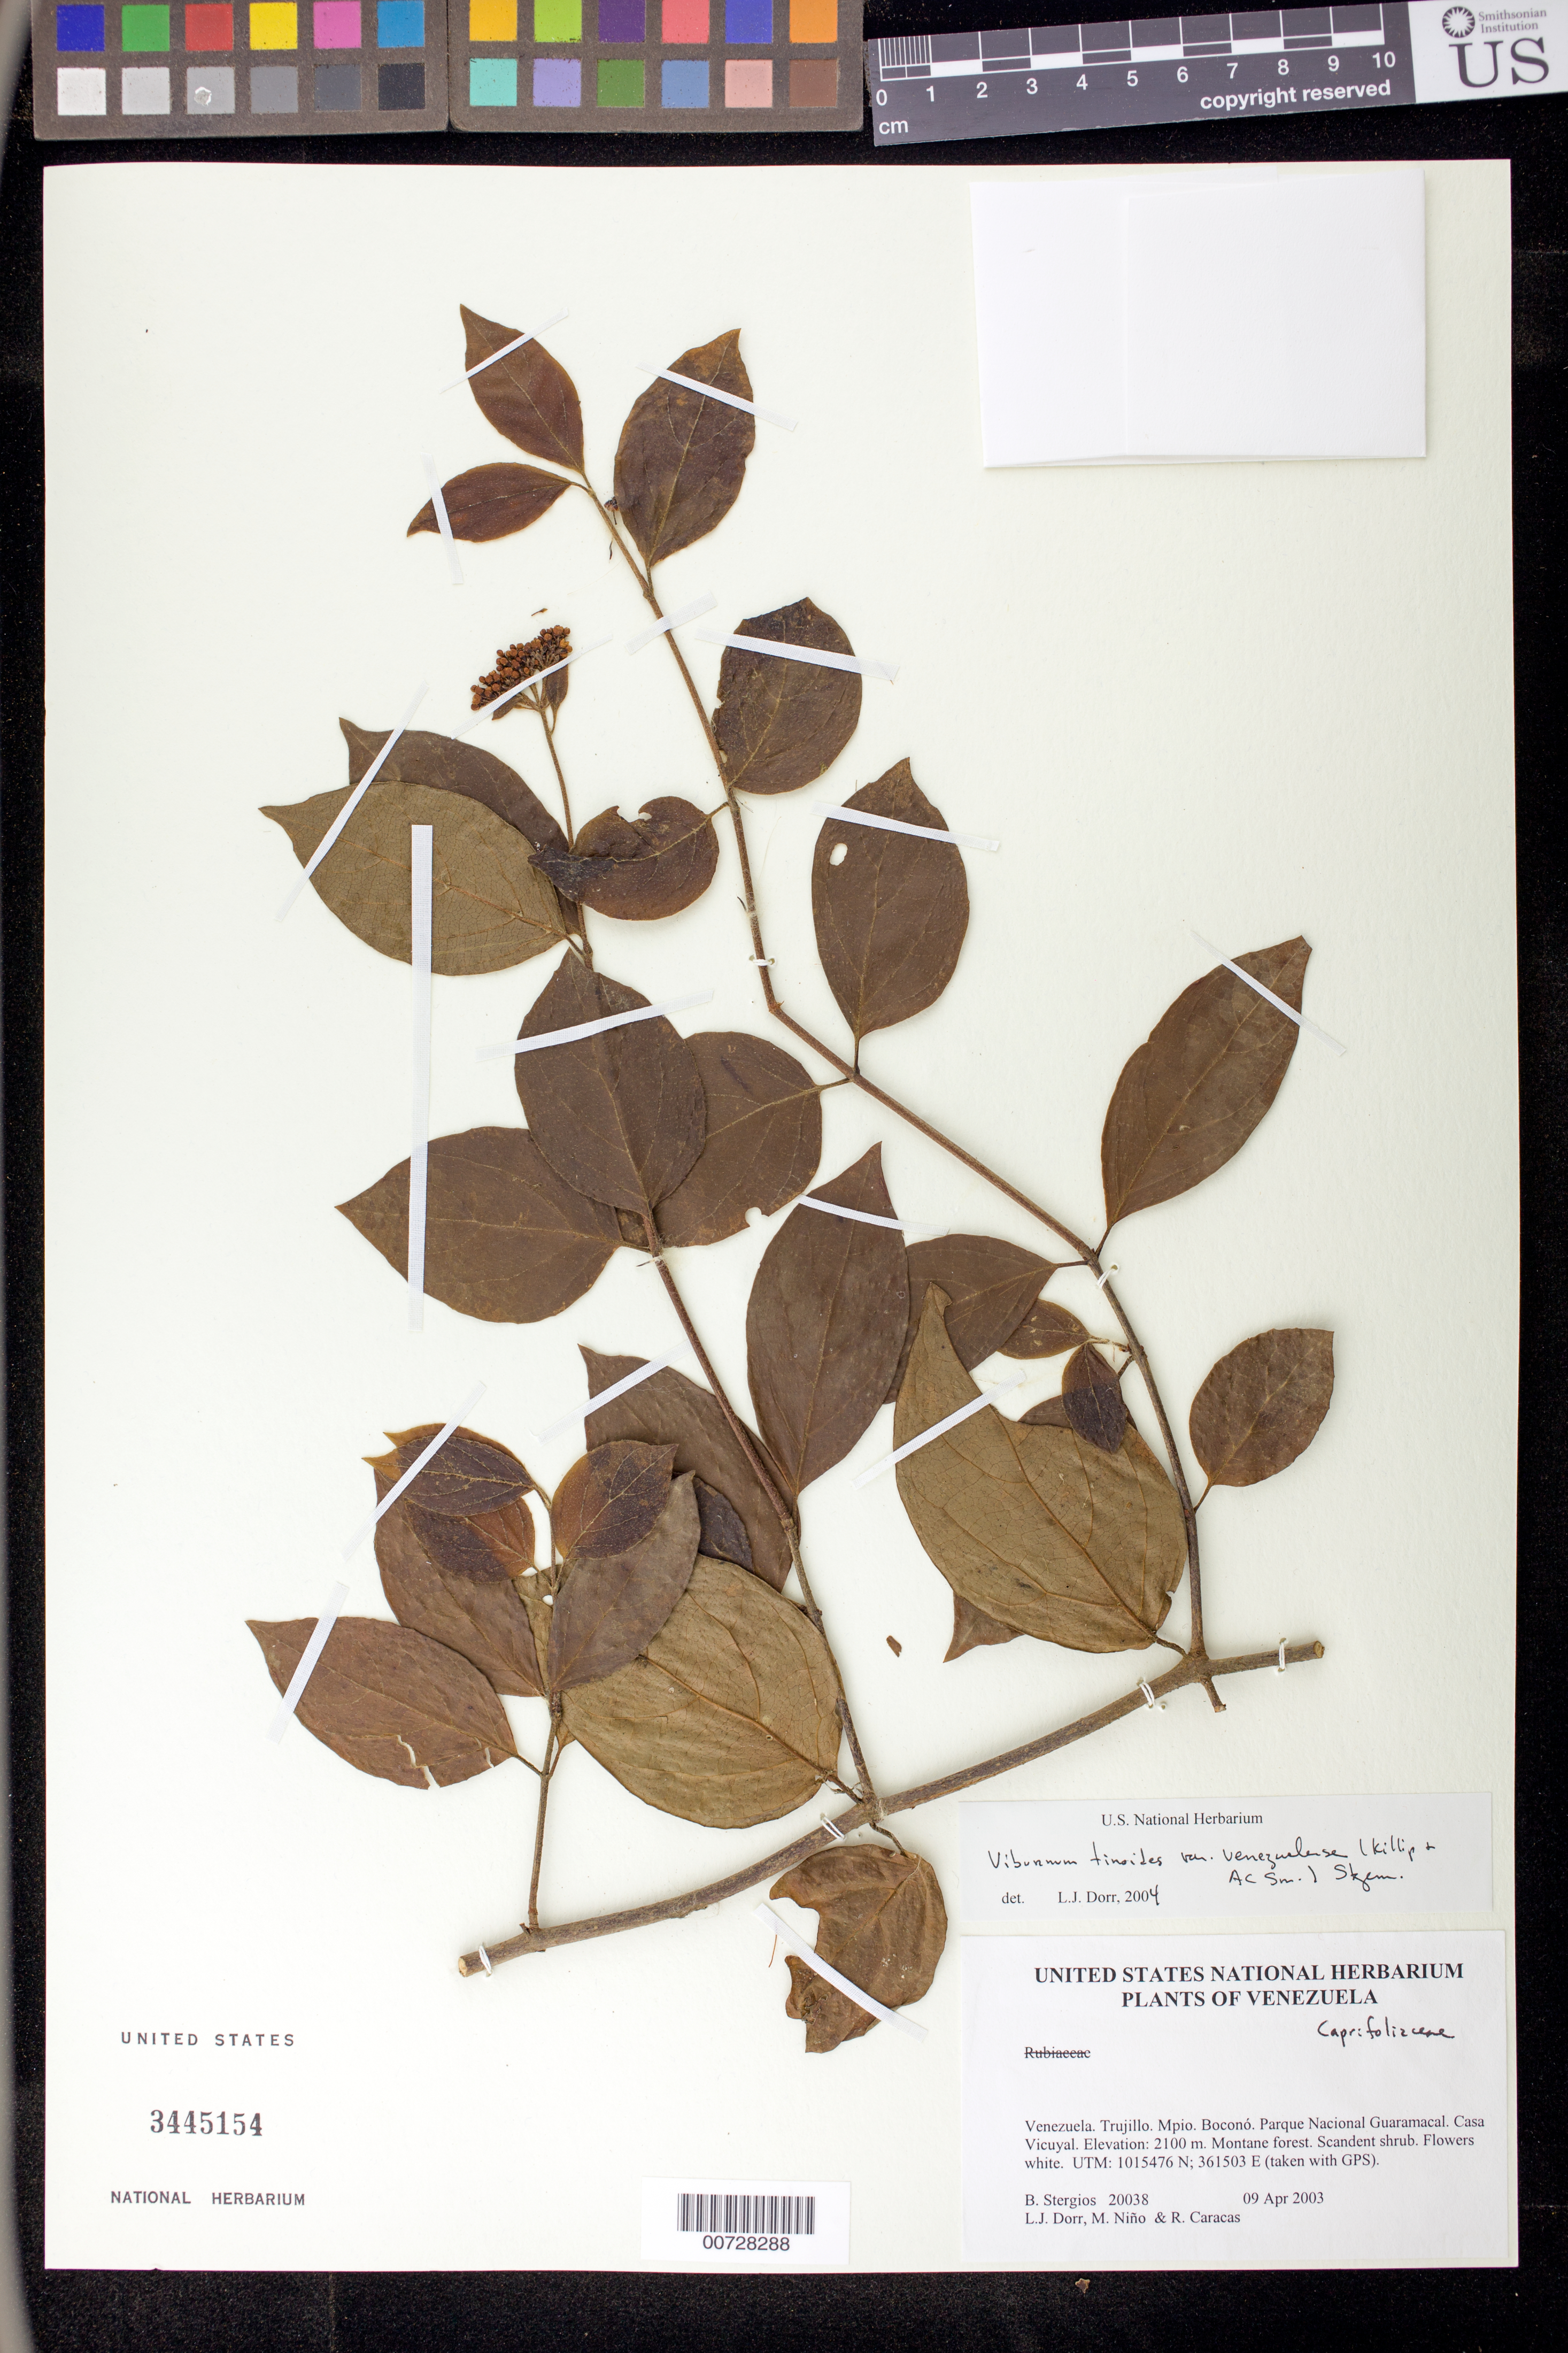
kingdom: Plantae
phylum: Tracheophyta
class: Magnoliopsida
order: Dipsacales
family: Viburnaceae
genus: Viburnum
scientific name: Viburnum tinoides var. venezuelense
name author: L. f.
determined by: Dorr, L. J., (BOT), Smithsonian Institution - National Museum of Natural History (UNITED STATES)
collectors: B. G. Stergios, L. J. Dorr, S. M. Niño & R. Caracas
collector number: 20038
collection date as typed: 09 Apr 2003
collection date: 2003-04-09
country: Venezuela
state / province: Trujillo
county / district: Boconó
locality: Parque Nacional Guaramacal. Casa Vicuyal.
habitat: Montane forest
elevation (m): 2100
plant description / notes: CTES, PORT, US, VEN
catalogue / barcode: US 3445154